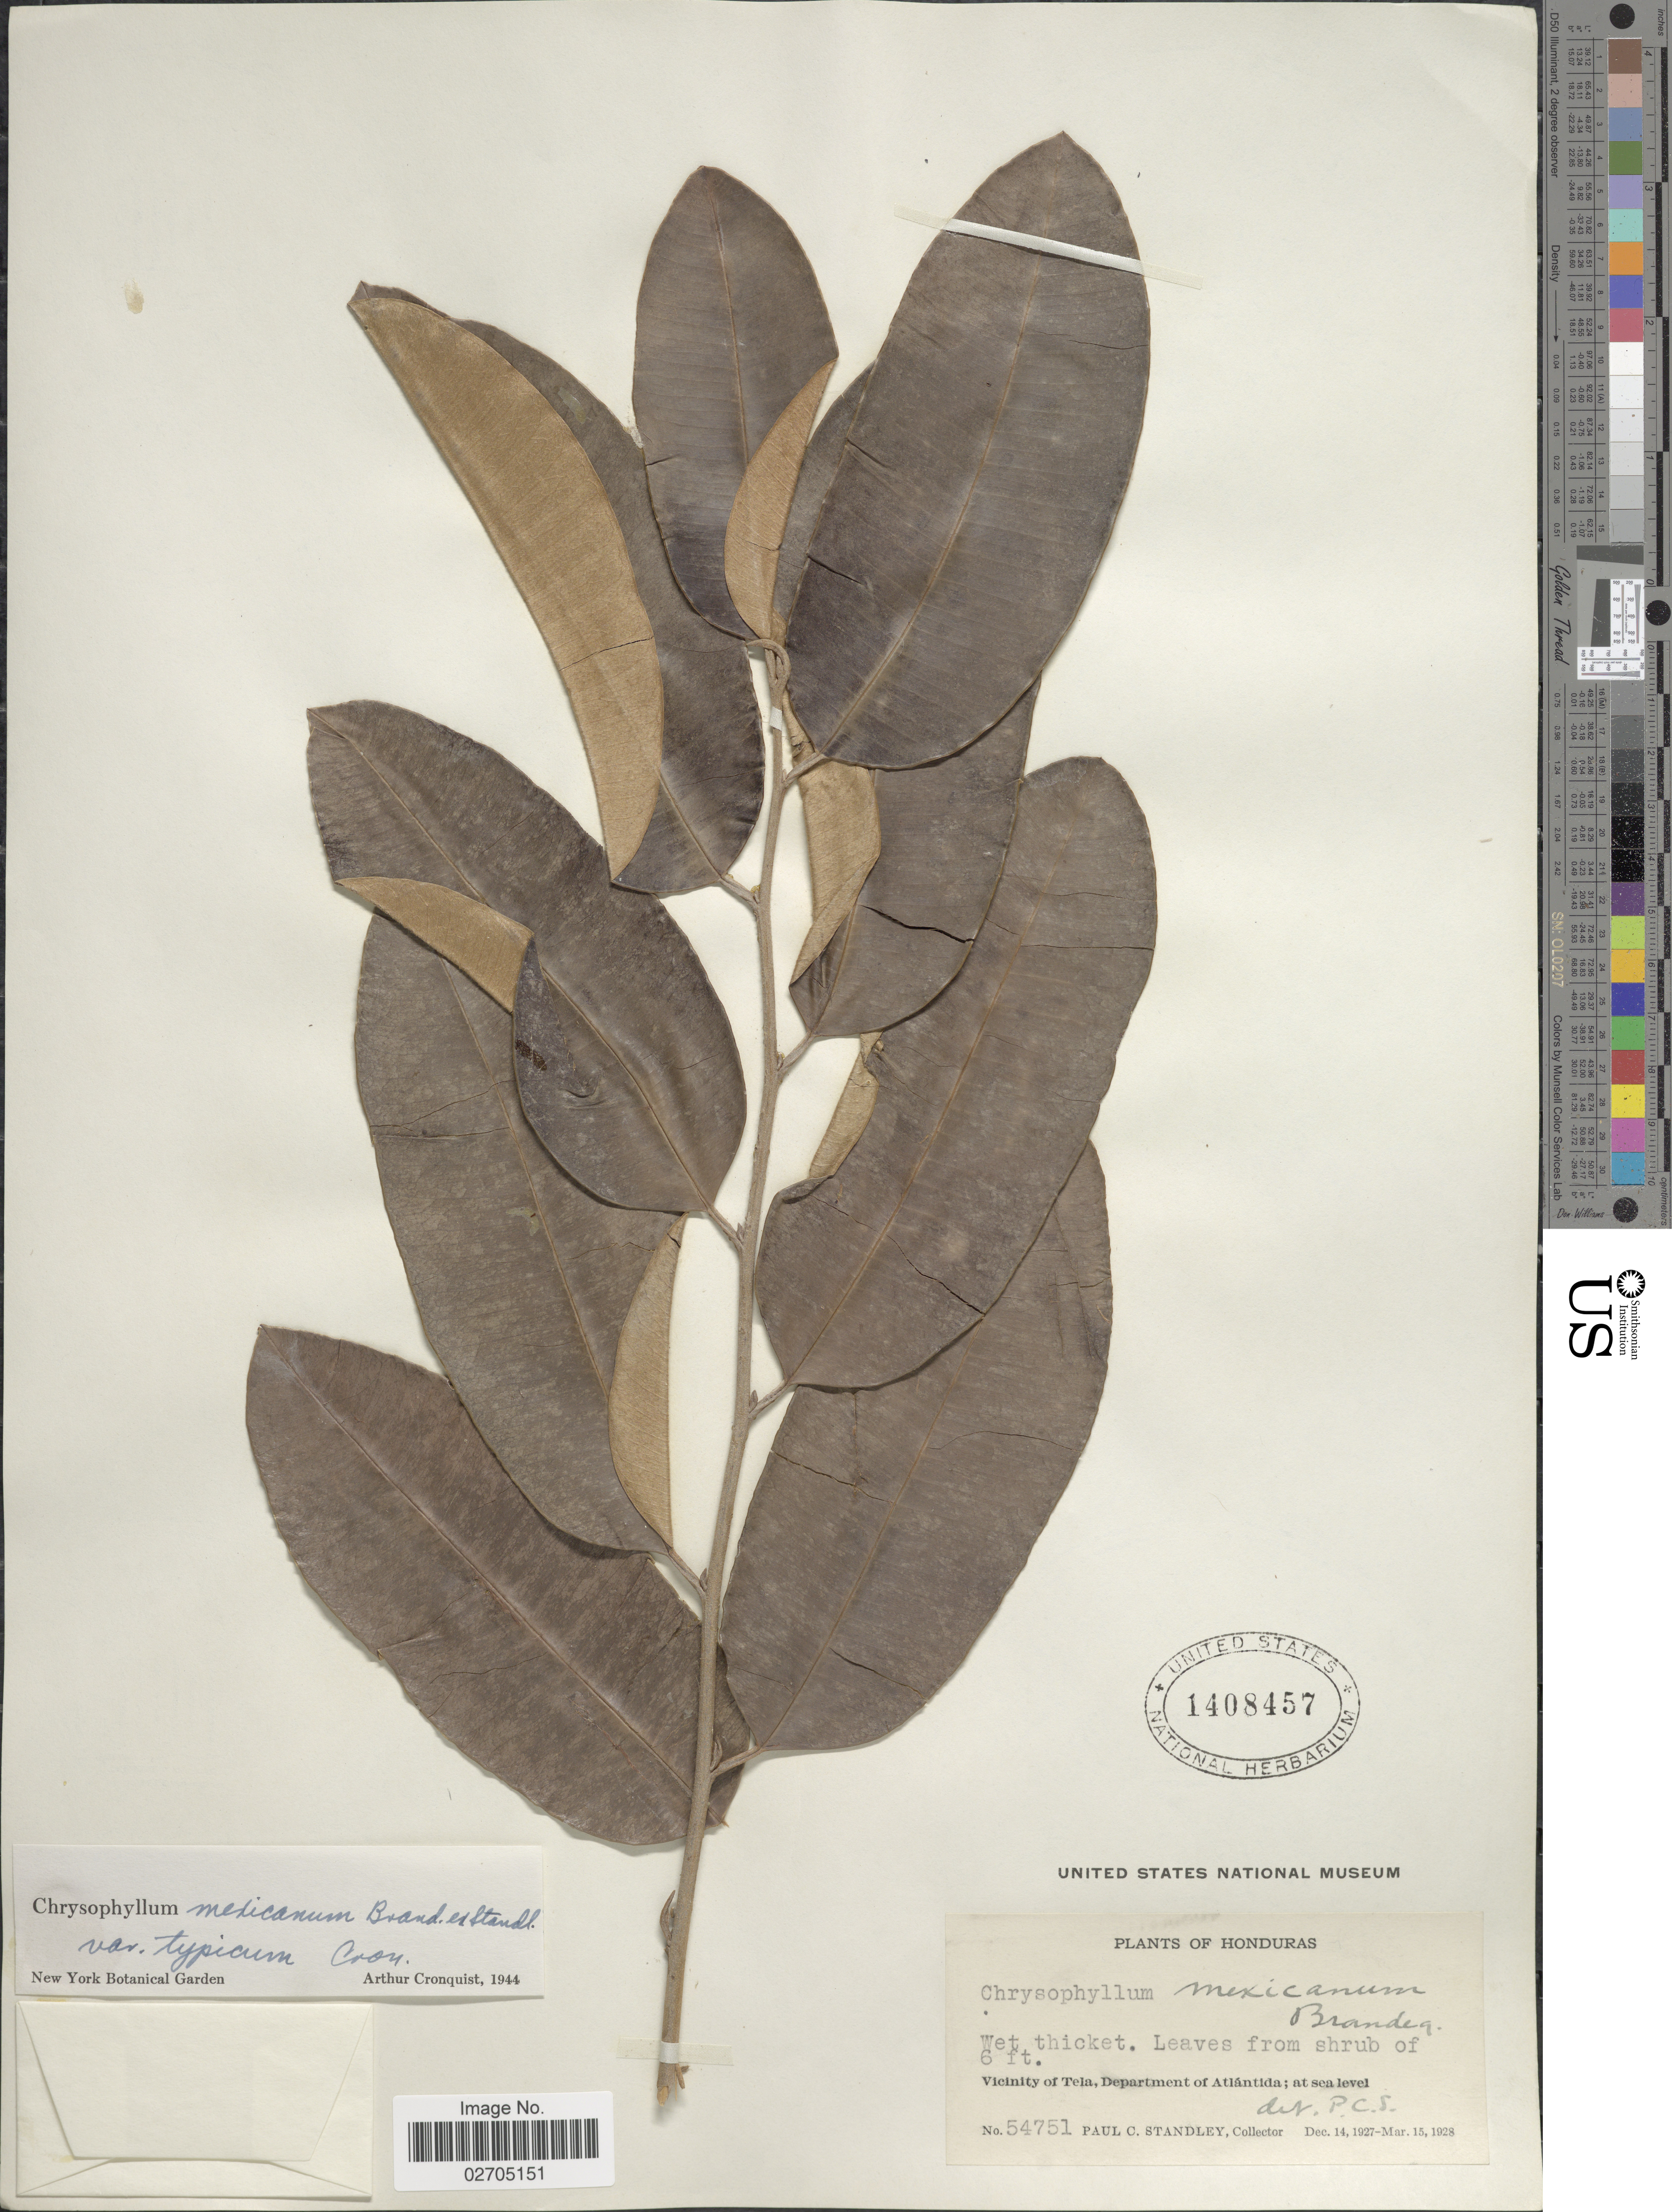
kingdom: Plantae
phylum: Tracheophyta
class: Magnoliopsida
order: Ericales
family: Sapotaceae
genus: Chrysophyllum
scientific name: Chrysophyllum mexicanum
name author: Brandegee ex Standl.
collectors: P. C. Standley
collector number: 54751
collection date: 1927-12-14/1928-03-15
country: Honduras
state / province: Atlántida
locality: Vicinity of Tela.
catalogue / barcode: US 1408457